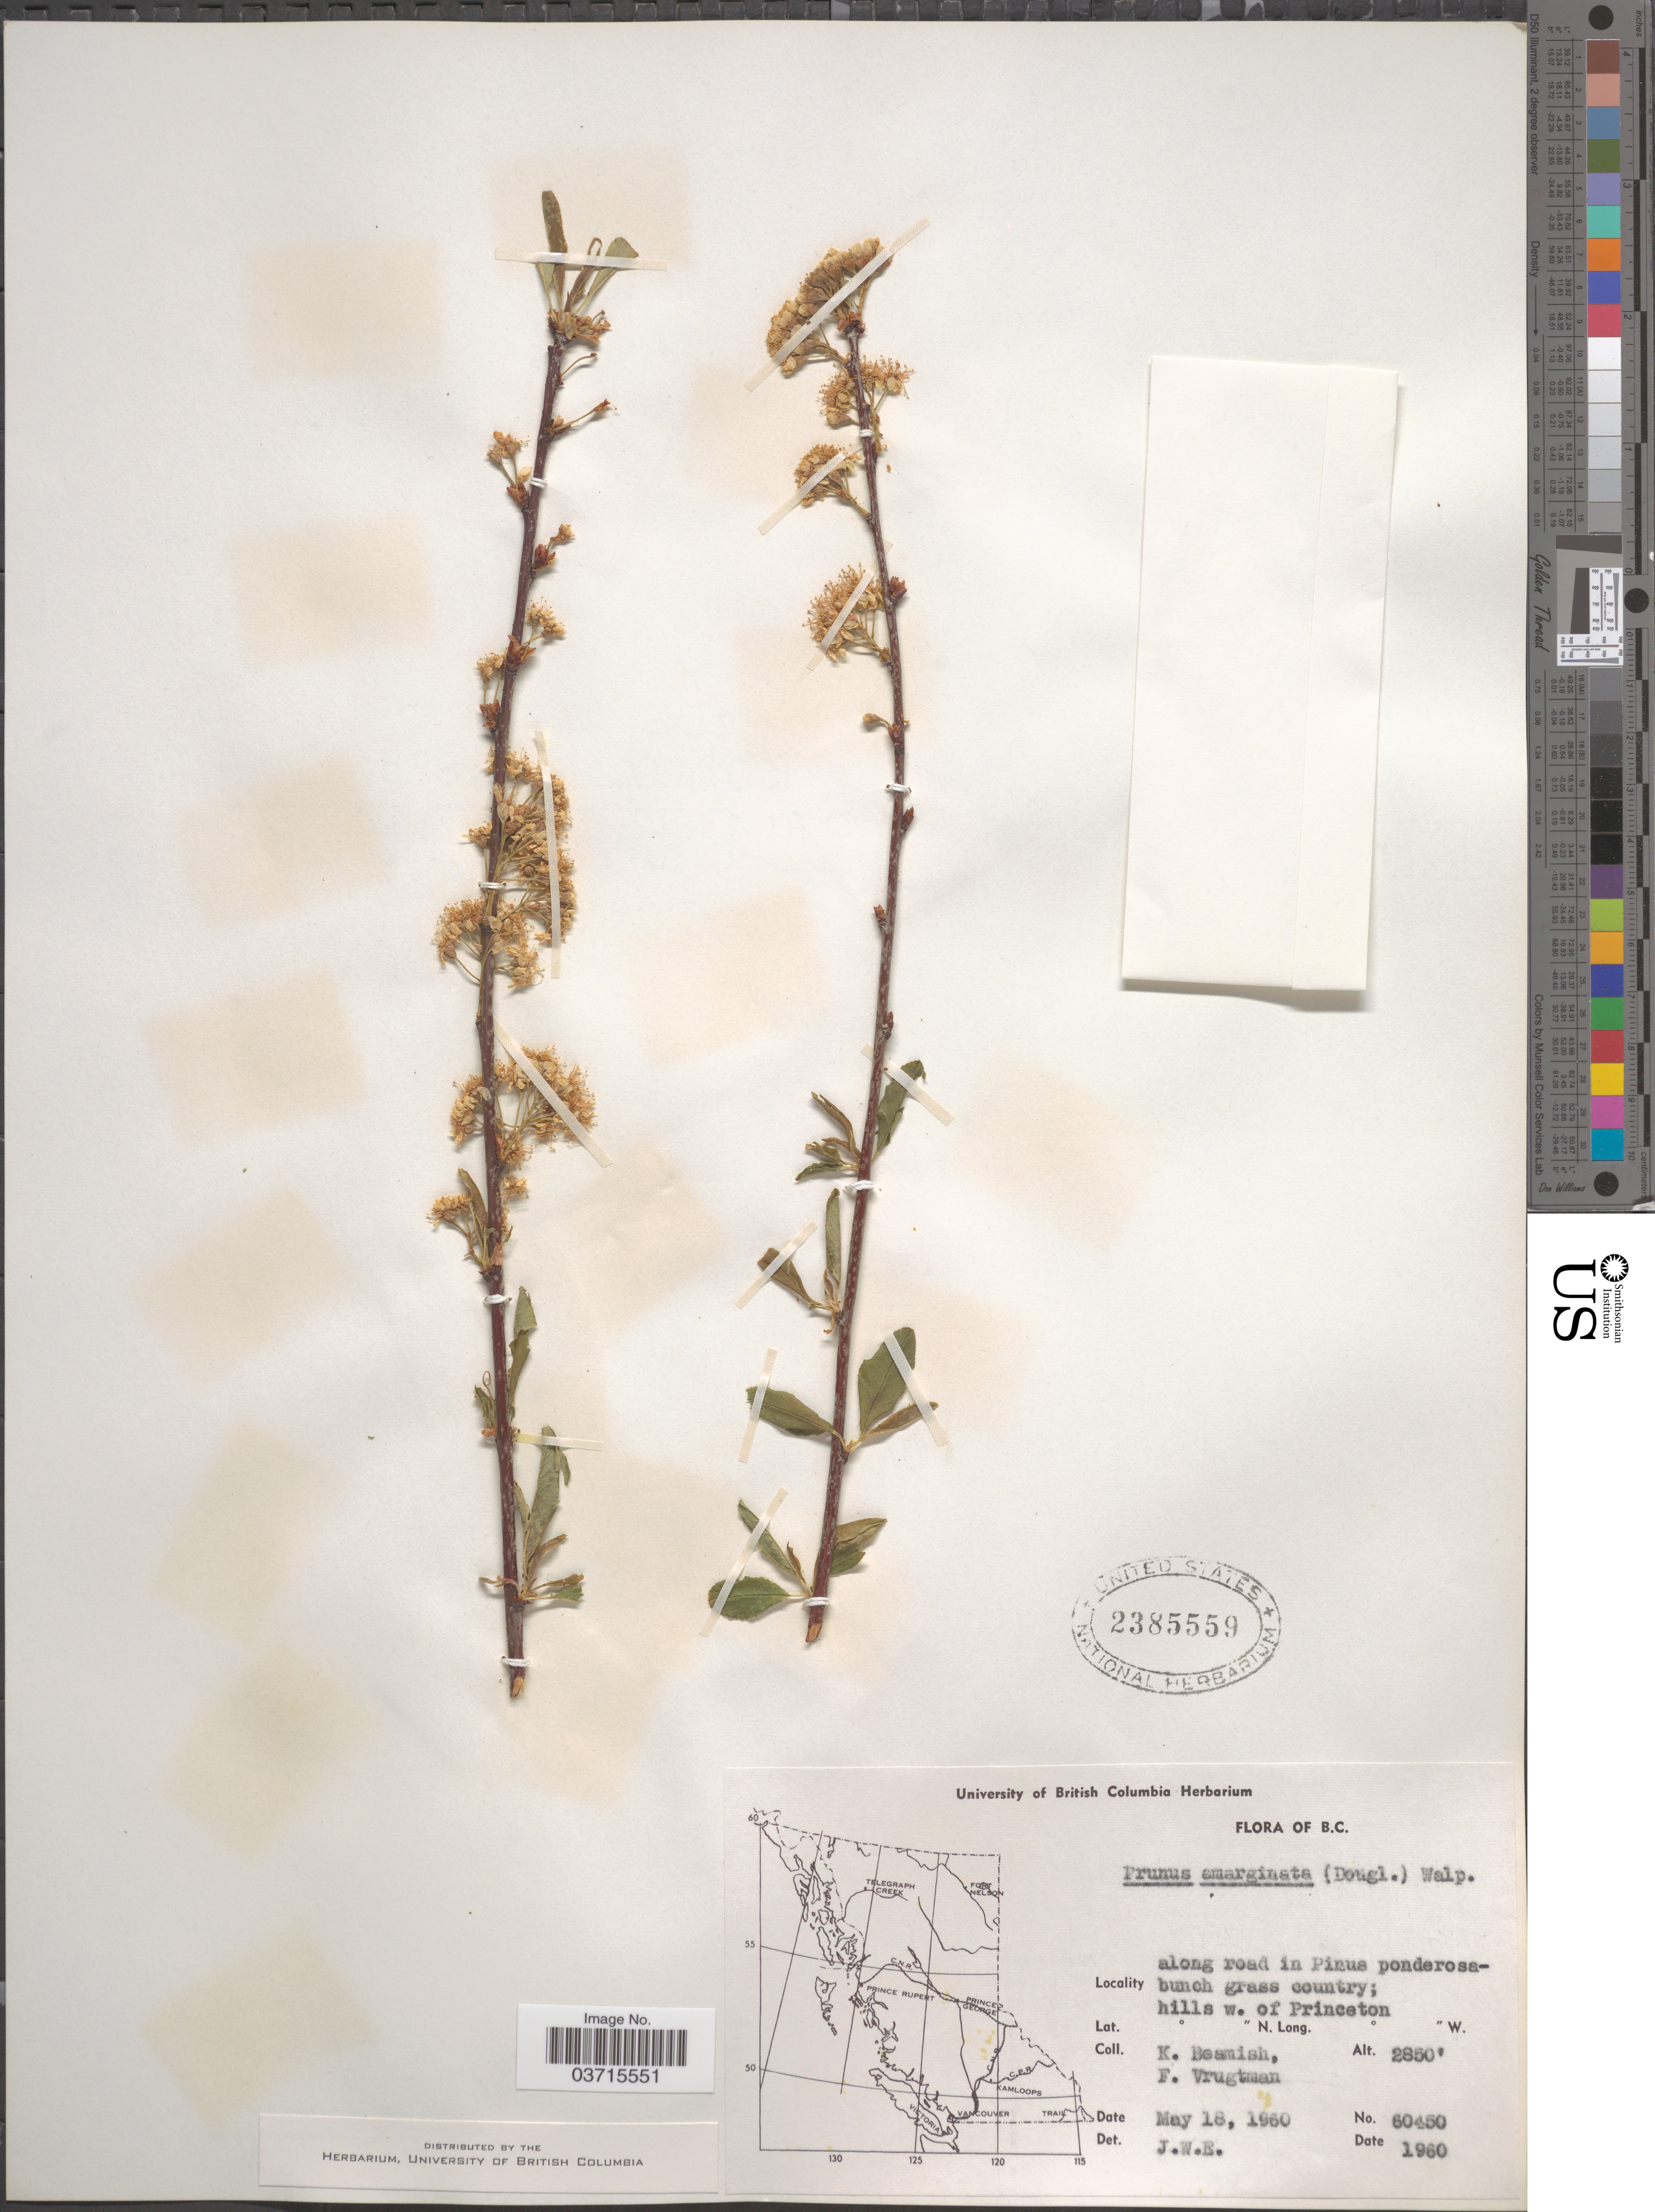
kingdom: Plantae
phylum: Tracheophyta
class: Magnoliopsida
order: Rosales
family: Rosaceae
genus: Prunus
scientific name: Prunus emarginata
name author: (Douglas ex Hook.) Eaton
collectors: K. Beamish & F. Vrugtman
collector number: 60450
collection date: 1960-05-18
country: Canada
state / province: British Columbia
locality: Along road in Pinus ponderosa bunch grass country; hills w. of Princeton.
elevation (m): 869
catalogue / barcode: US 2385559